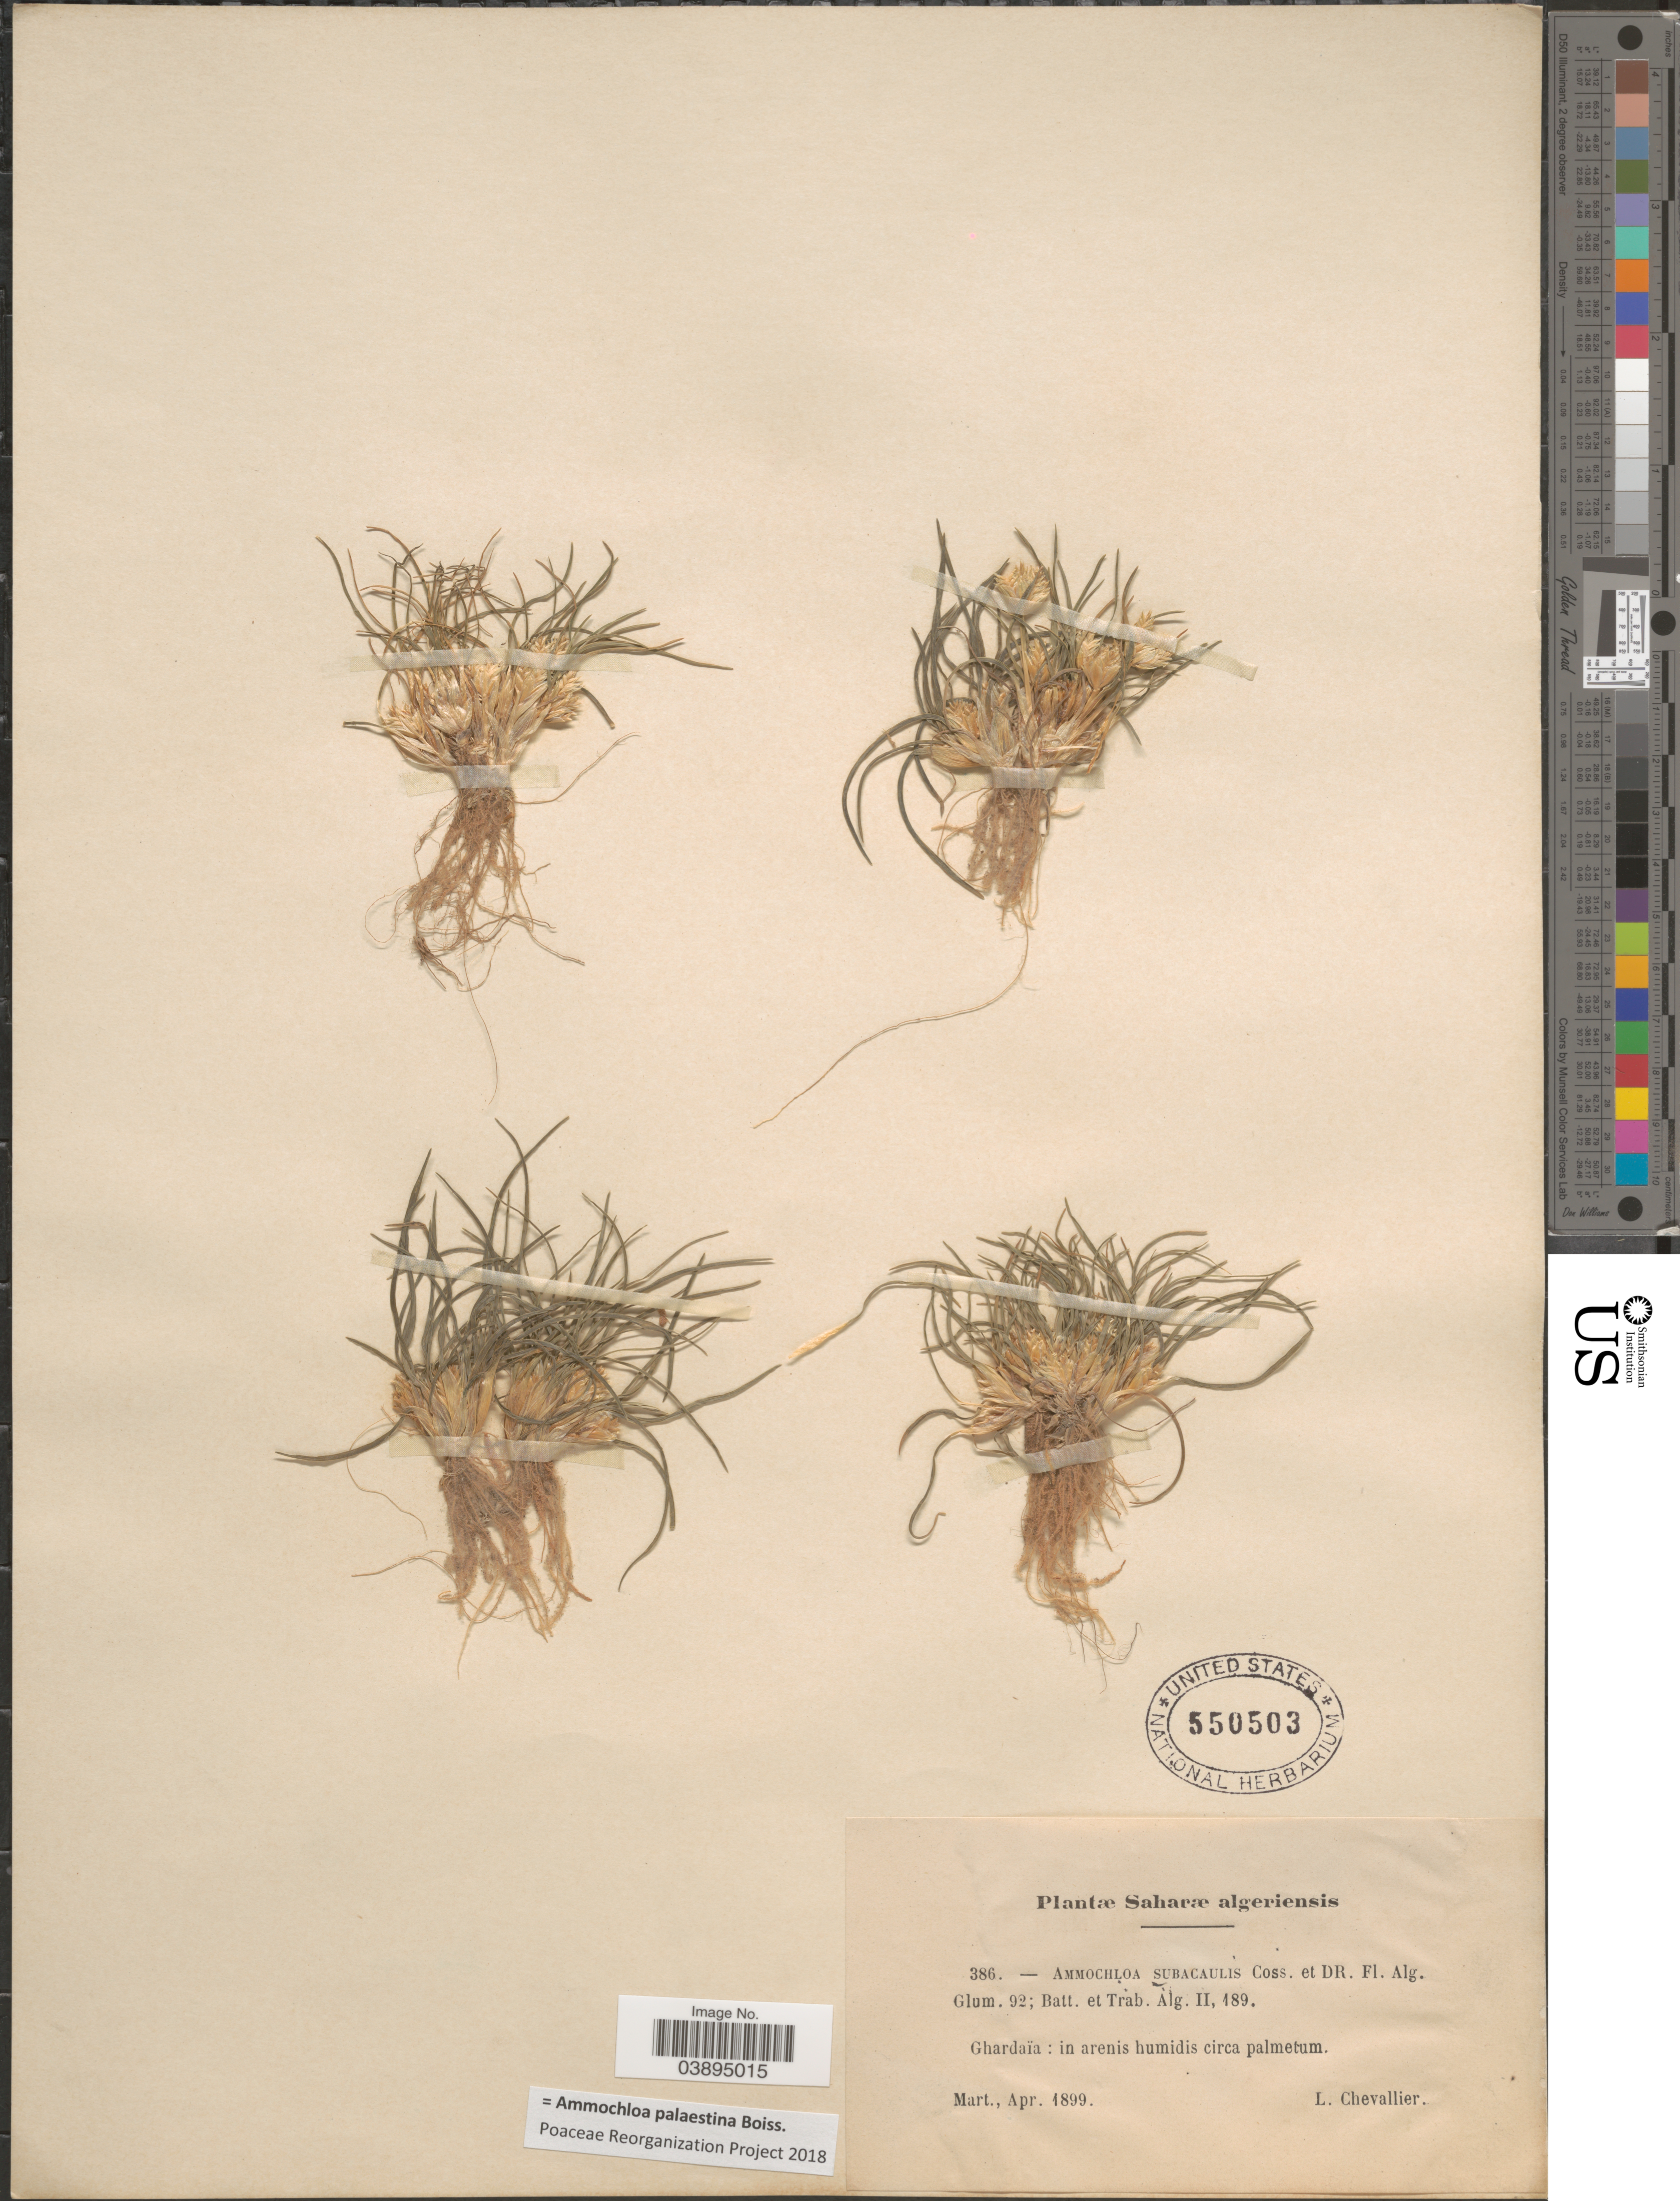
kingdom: Plantae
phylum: Tracheophyta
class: Liliopsida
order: Poales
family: Poaceae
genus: Ammochloa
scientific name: Ammochloa palaestina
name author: Boiss.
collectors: L. Chevallier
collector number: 386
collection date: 1899-03/1899-04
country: Algeria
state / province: Ghardaïa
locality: Saharae algeriensis. Ghardaïa: in arenis humidis circa palmetum.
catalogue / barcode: US 550503